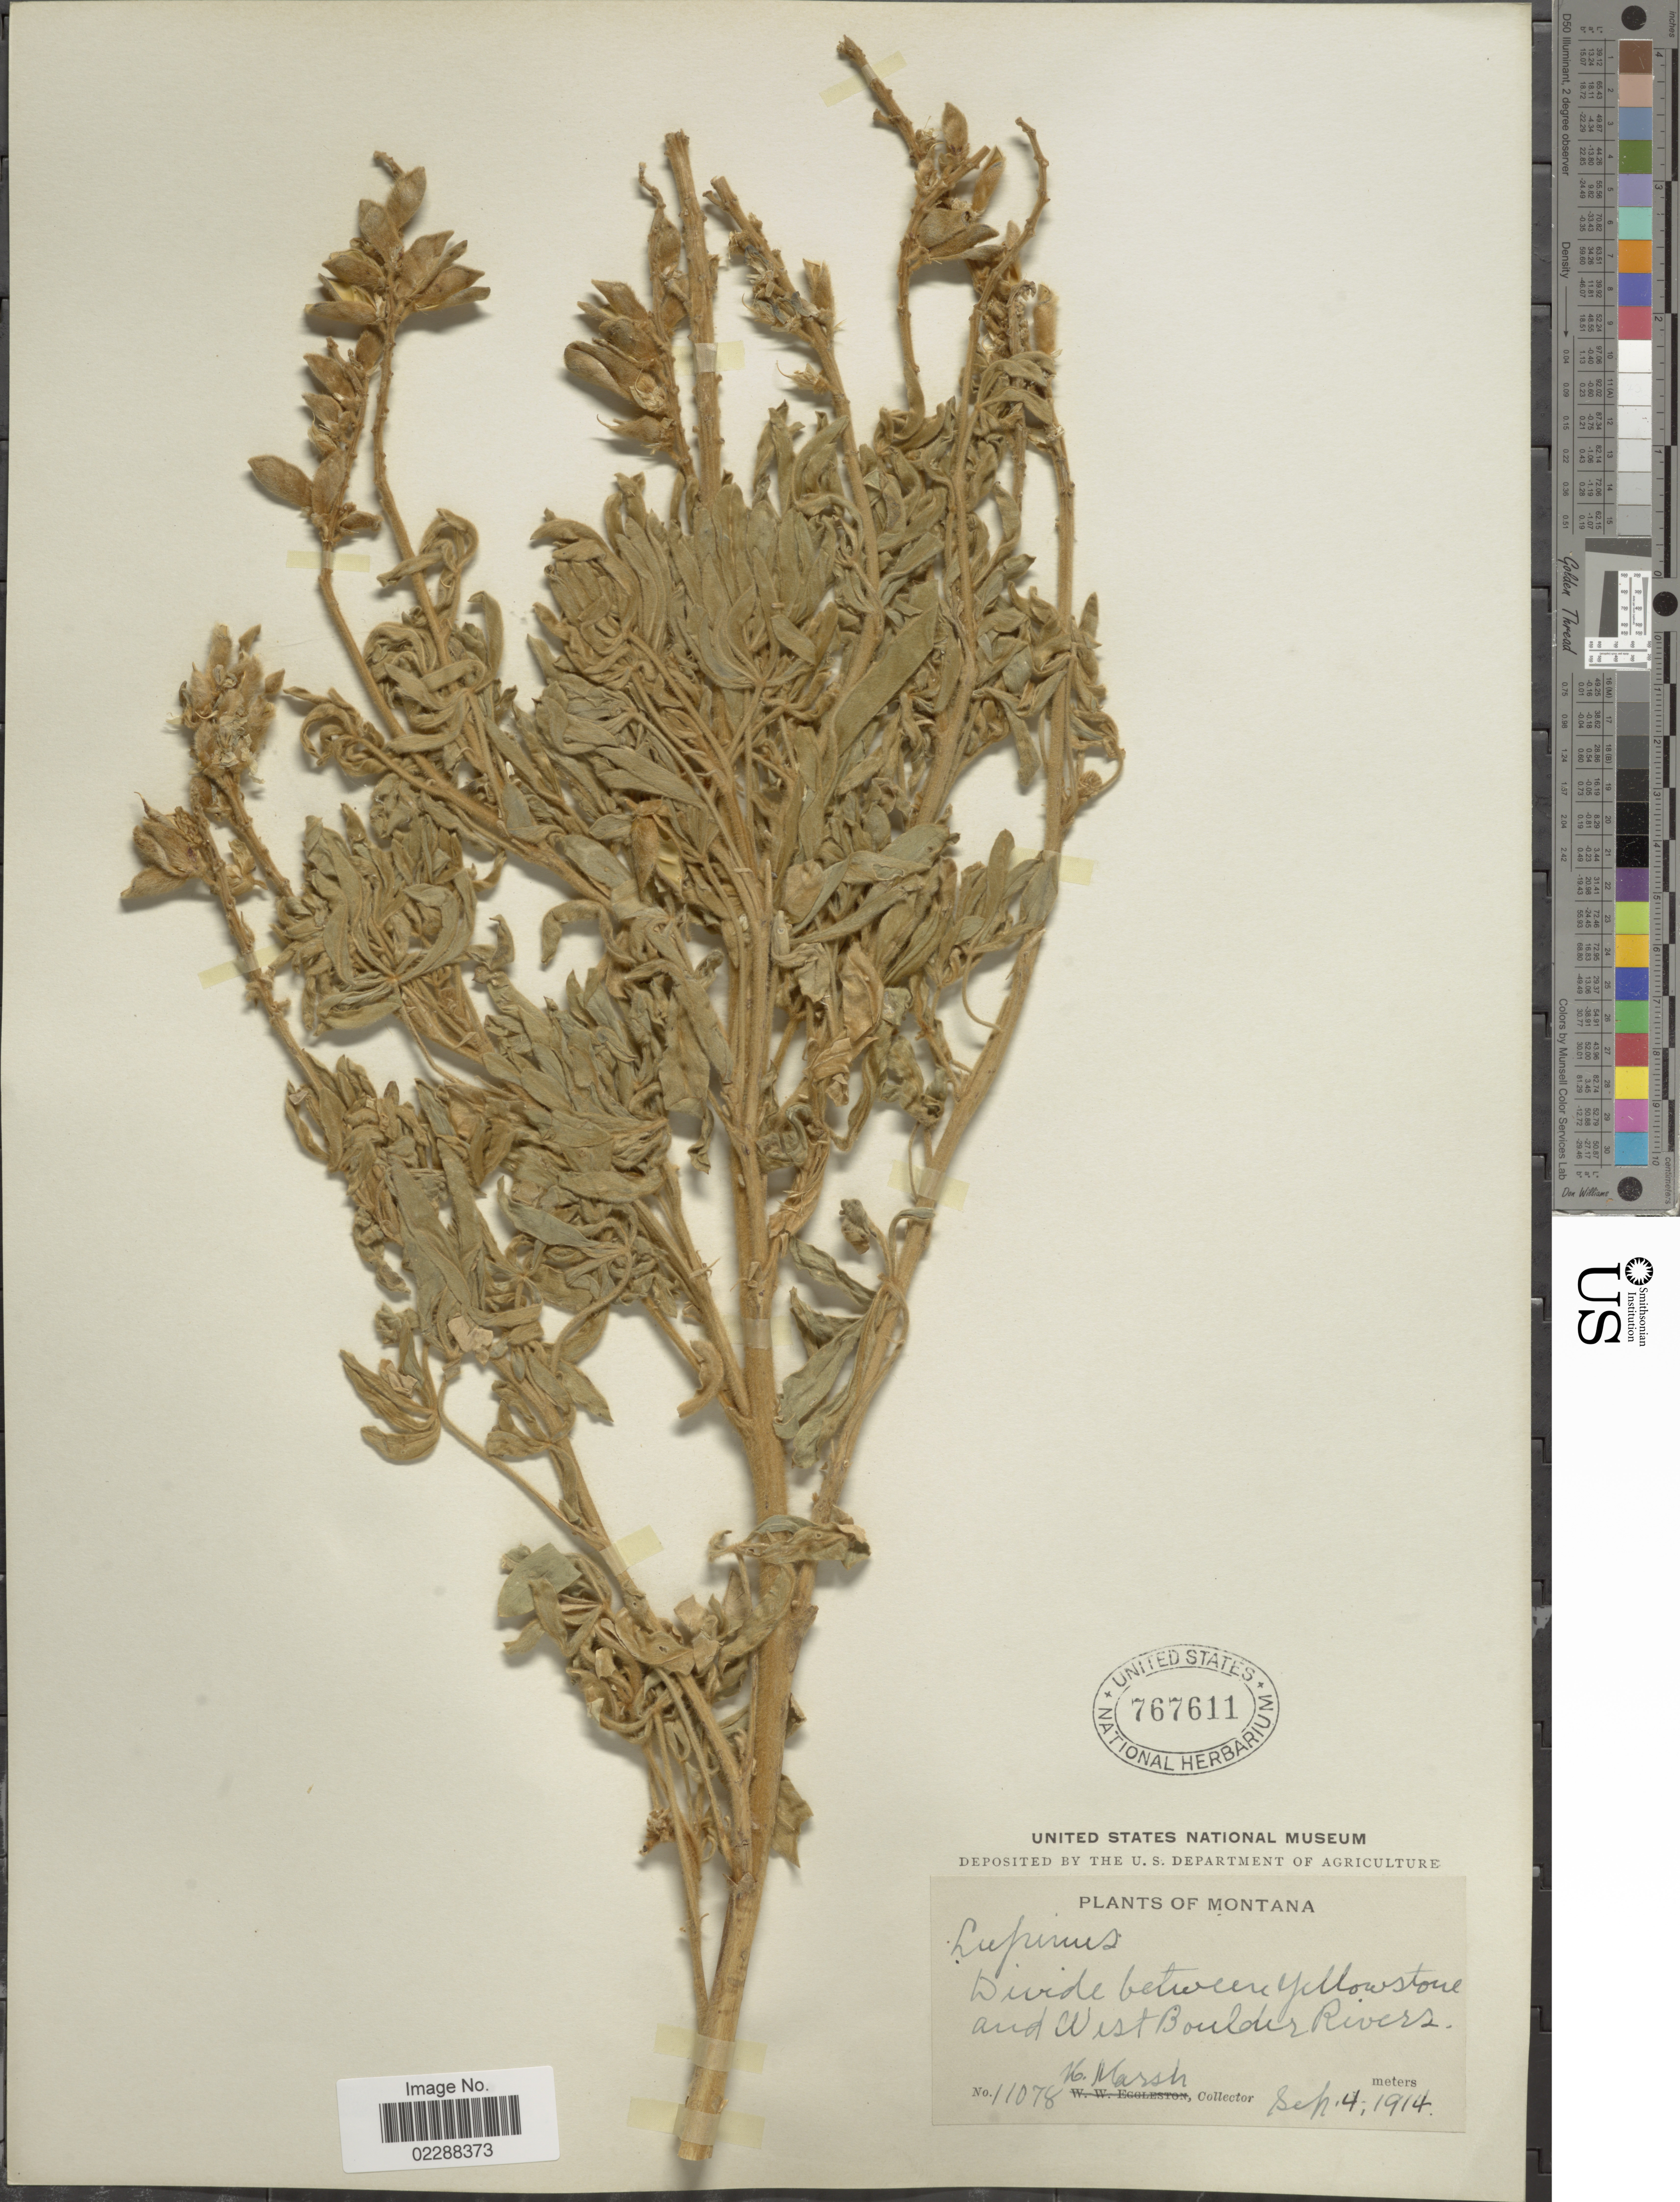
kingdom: Plantae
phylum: Tracheophyta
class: Magnoliopsida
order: Fabales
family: Fabaceae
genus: Lupinus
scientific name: Lupinus sp.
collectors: W. Marsh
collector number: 11078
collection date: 1914-09-04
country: United States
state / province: Montana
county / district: Sweet Grass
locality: Divide between Yellowstone and West Boulder Rivers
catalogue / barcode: US 767611